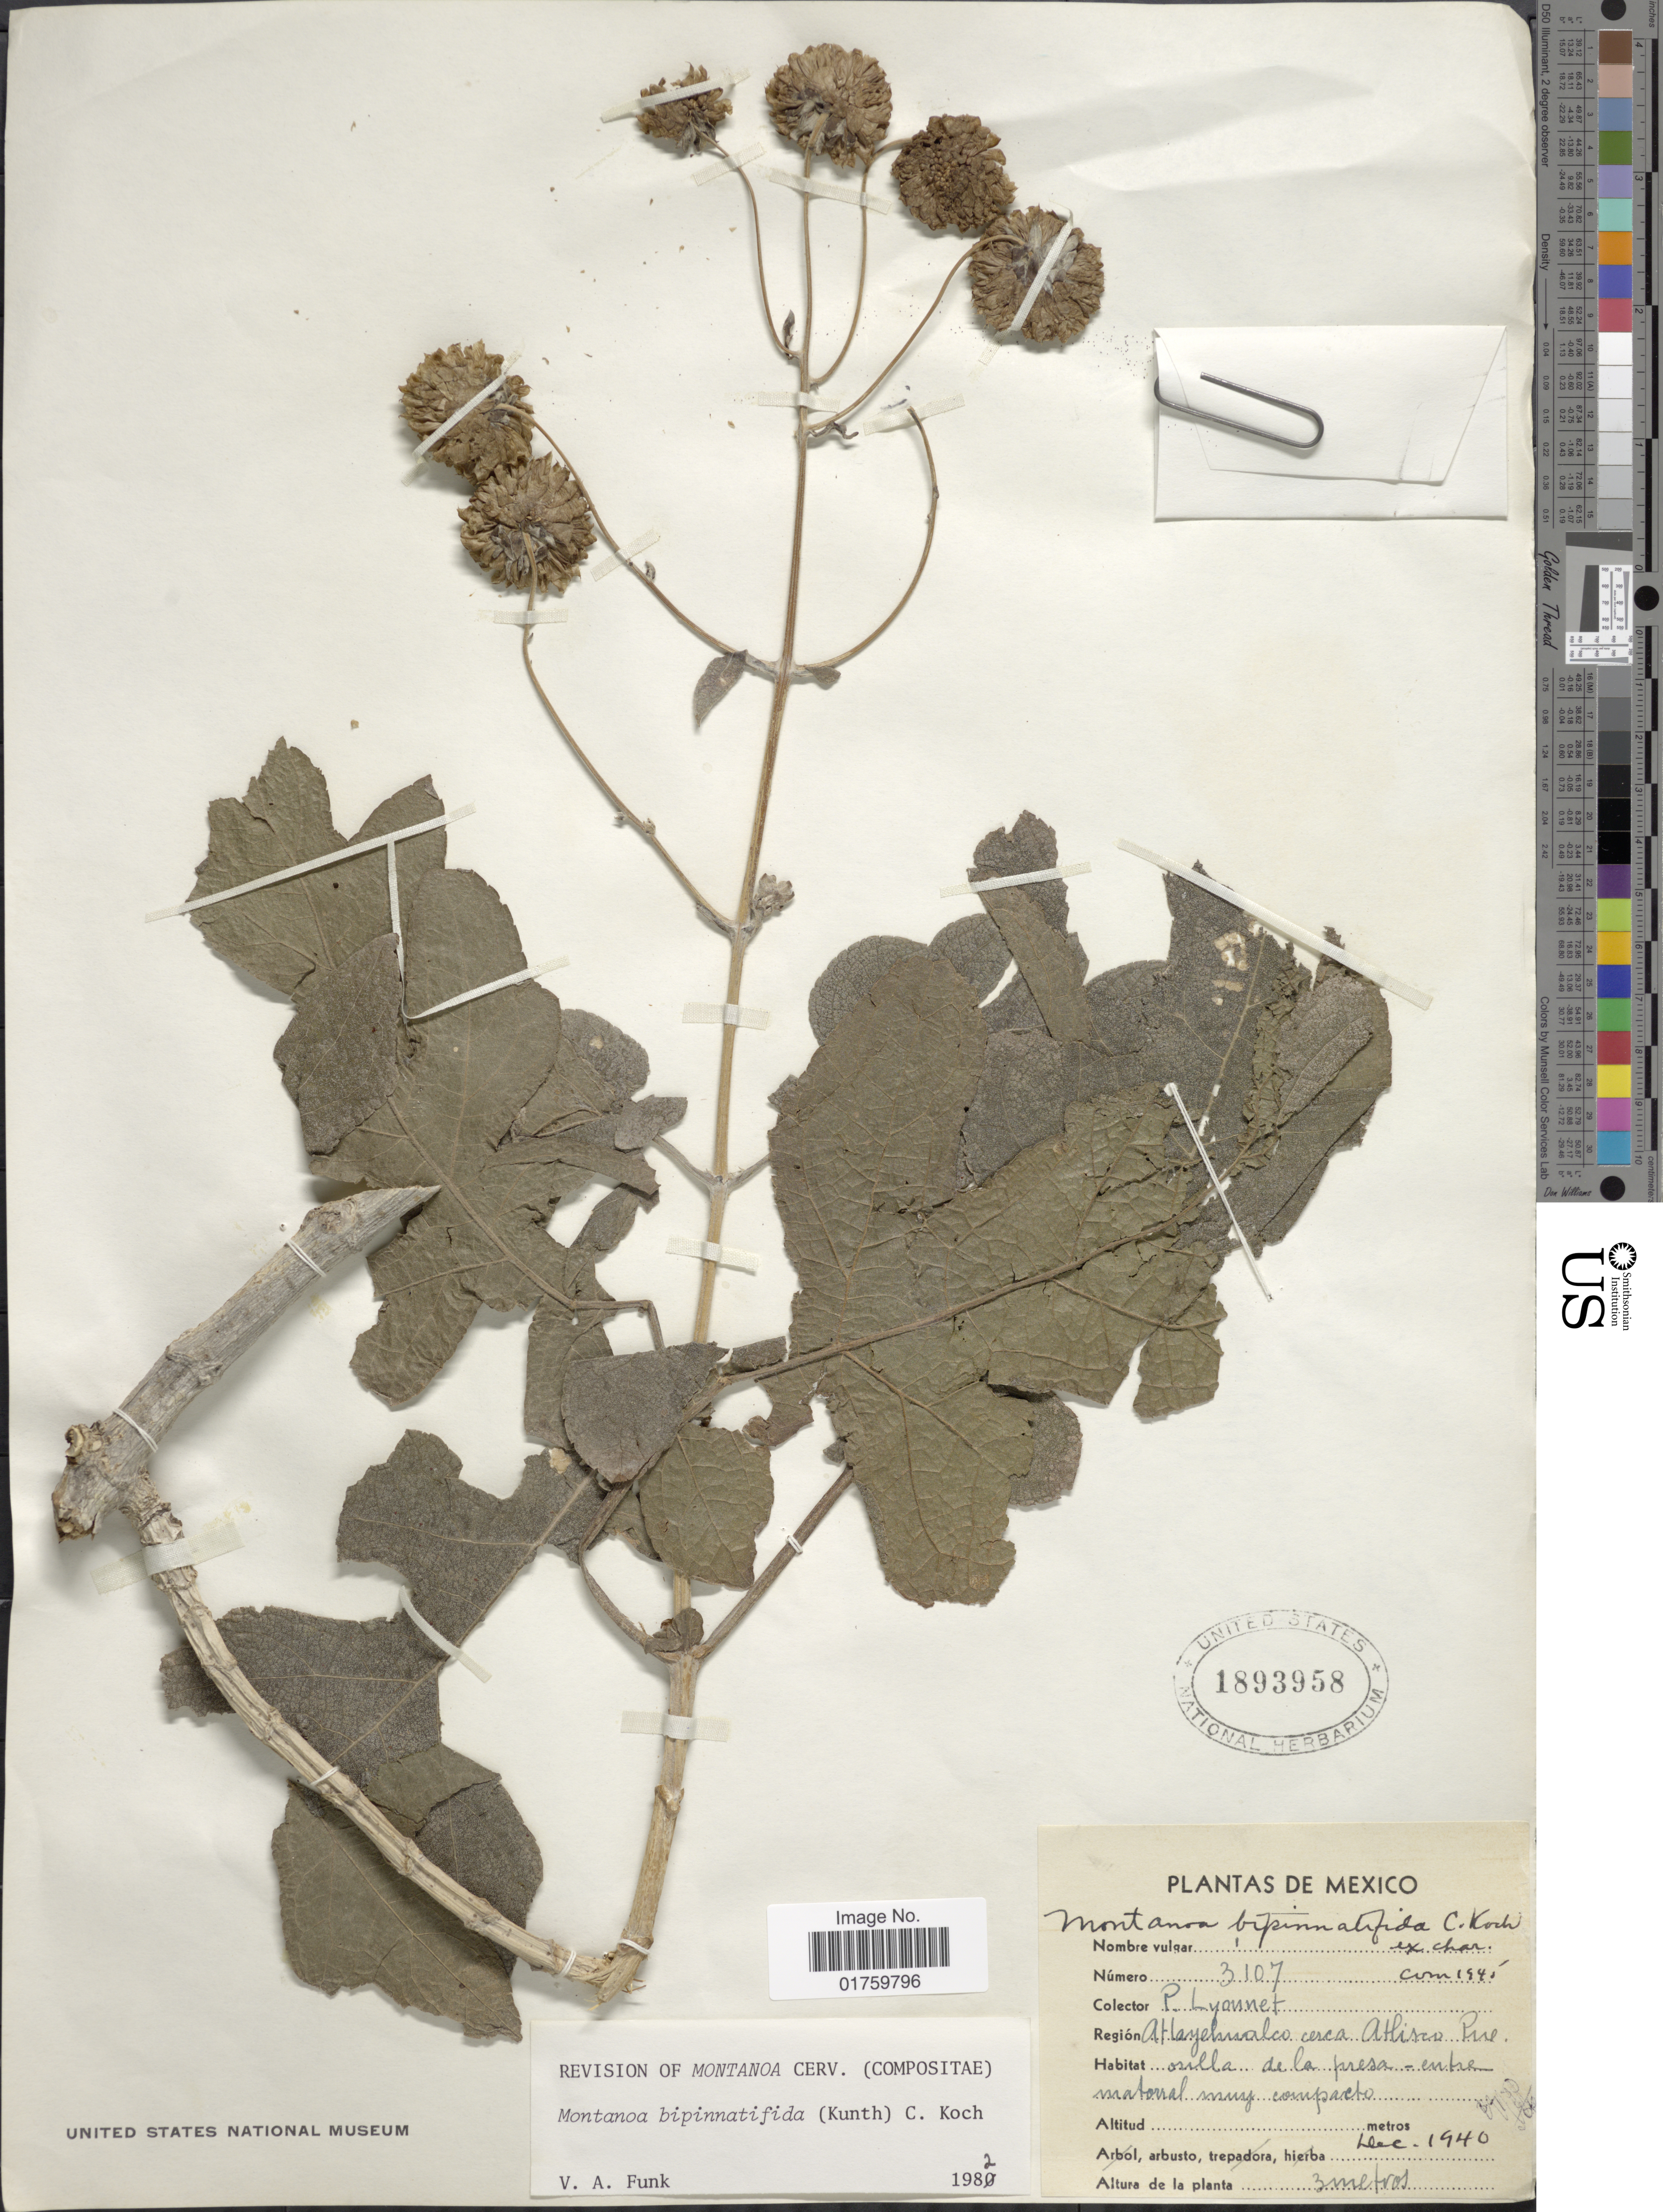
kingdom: Plantae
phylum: Tracheophyta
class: Magnoliopsida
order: Asterales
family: Asteraceae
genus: Montanoa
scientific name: Montanoa bipinnatifida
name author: (Kunth) C. Koch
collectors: P. Lyonnet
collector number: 3107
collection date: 1940-12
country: Mexico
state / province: Puebla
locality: Atlayehualco cerca Atlisco Pue.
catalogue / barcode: US 1893958